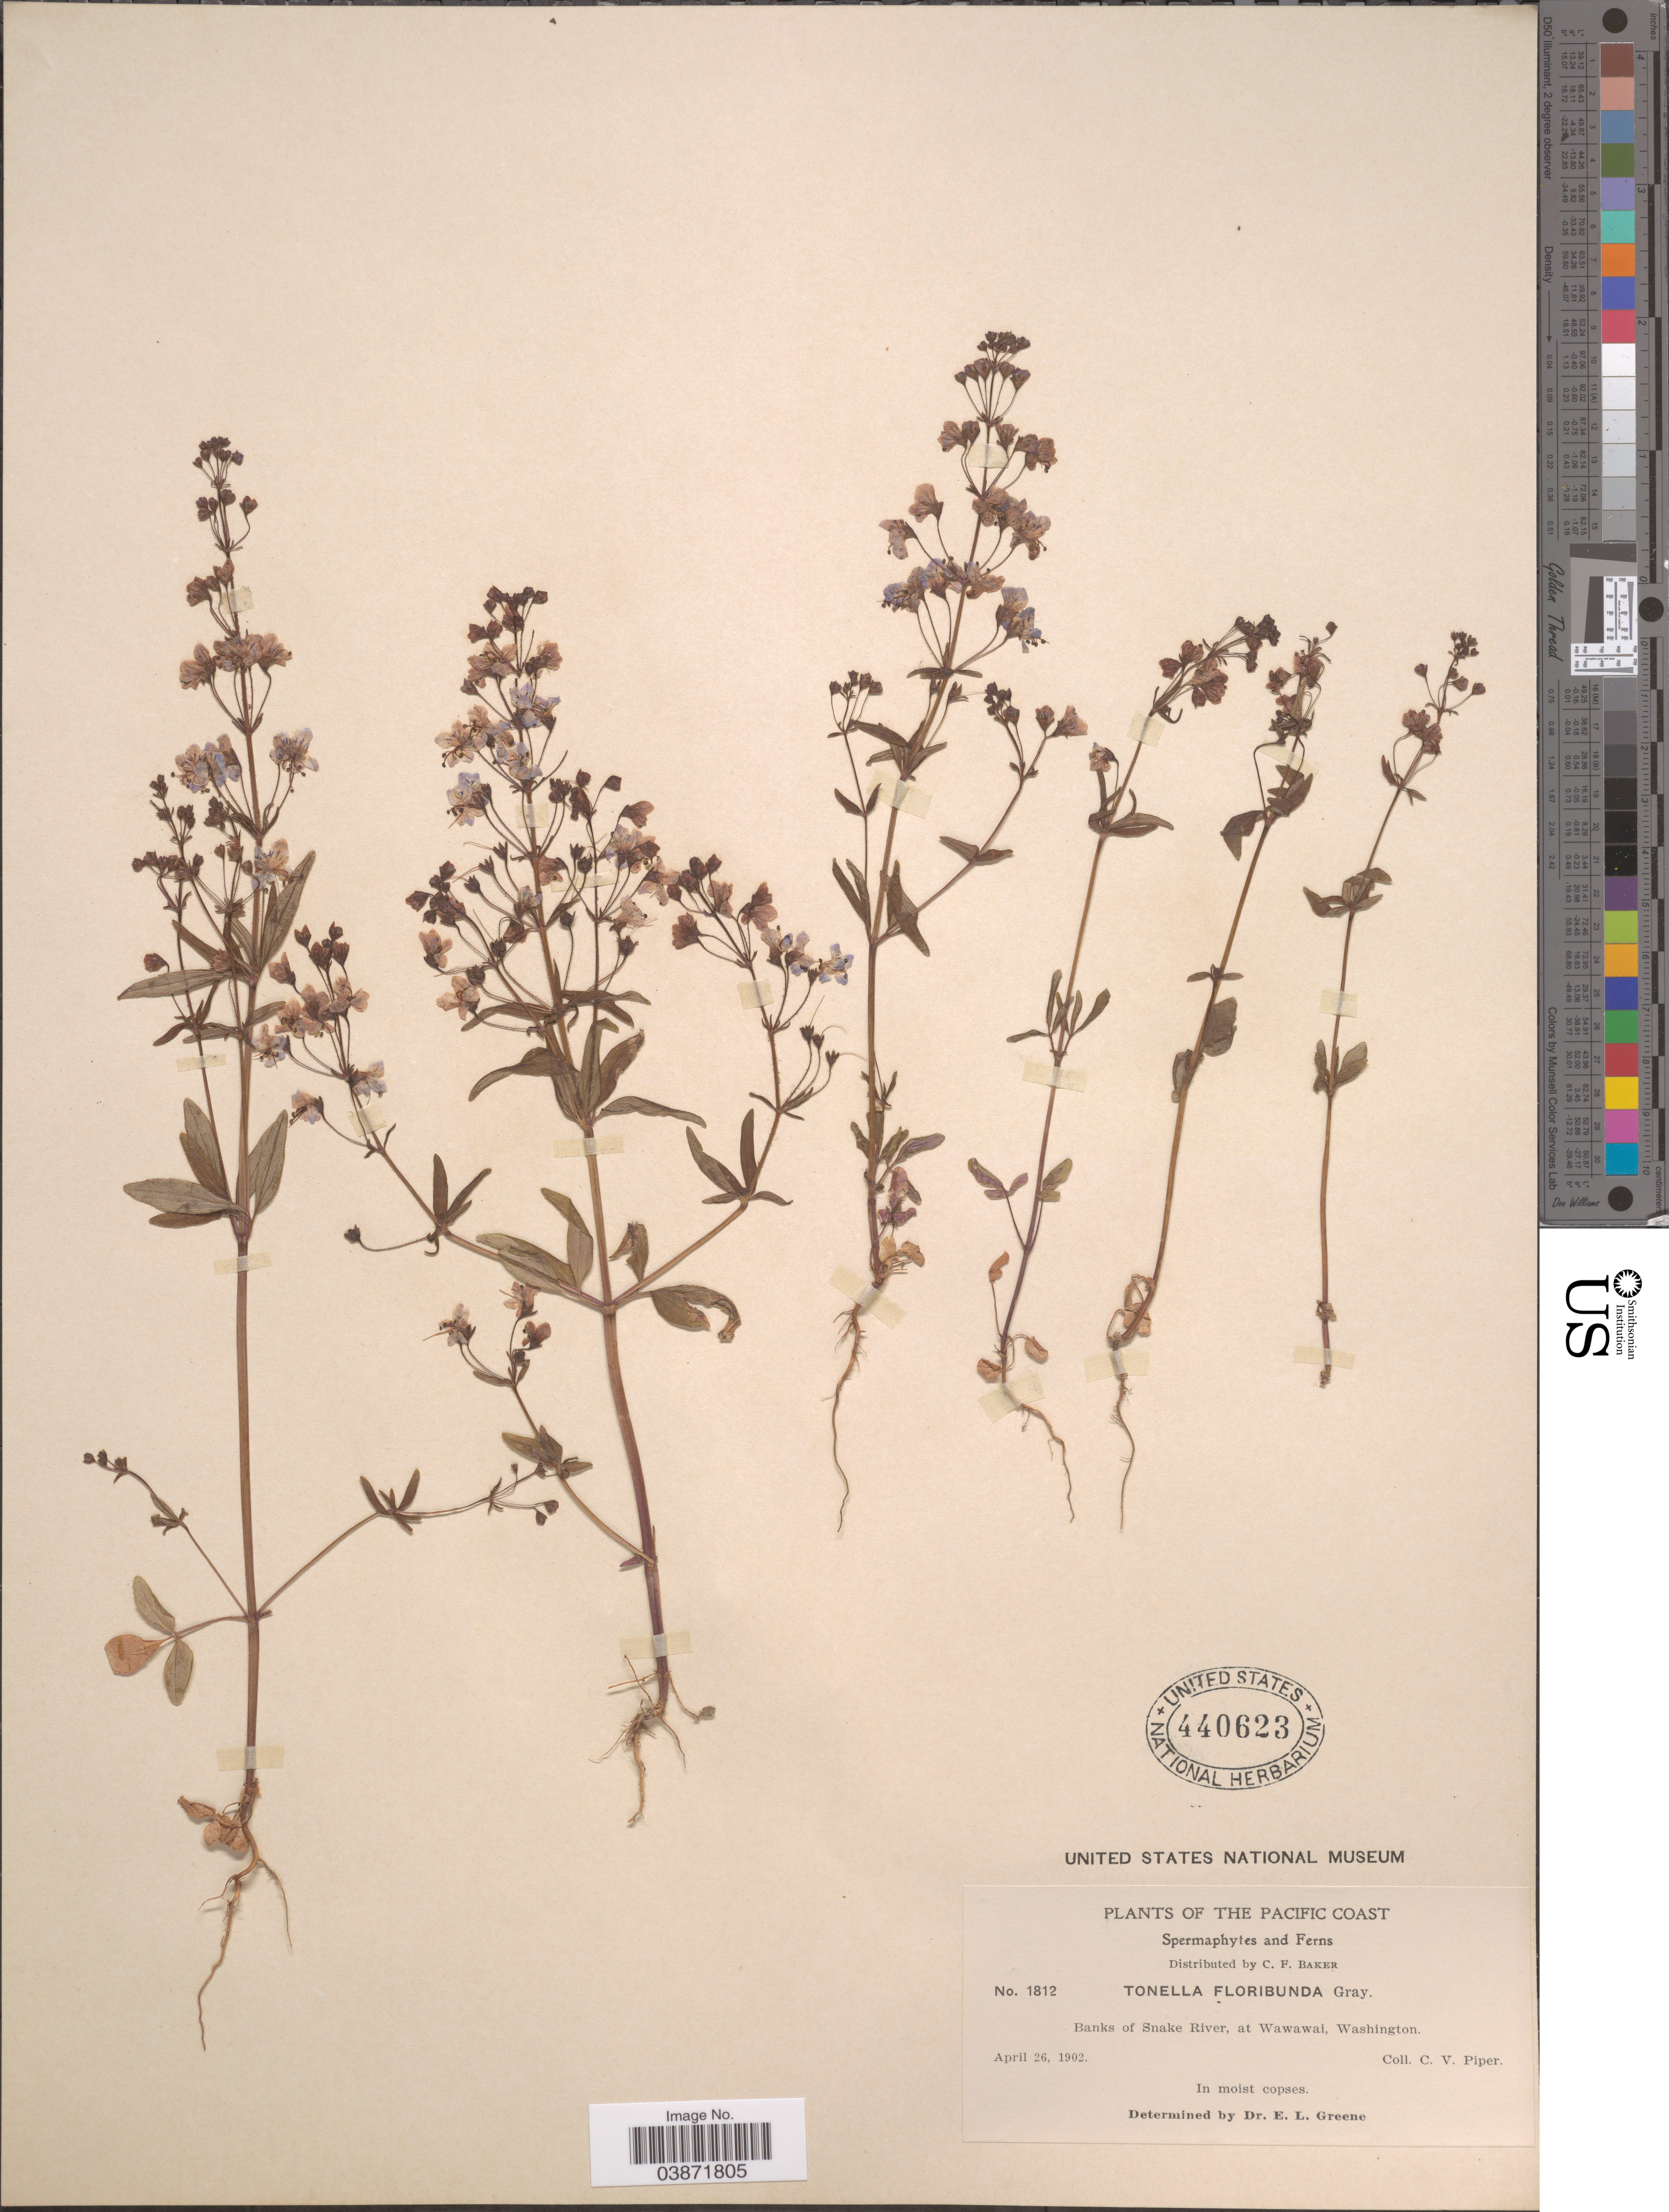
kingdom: Plantae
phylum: Tracheophyta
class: Magnoliopsida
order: Lamiales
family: Plantaginaceae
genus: Tonella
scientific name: Tonella floribunda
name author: A. Gray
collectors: C. V. Piper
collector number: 1812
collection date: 1902-04-26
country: United States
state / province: Washington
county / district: Whitman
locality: The Pacific Coast. Banks of Snake River, at Wawawai.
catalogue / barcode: US 440623